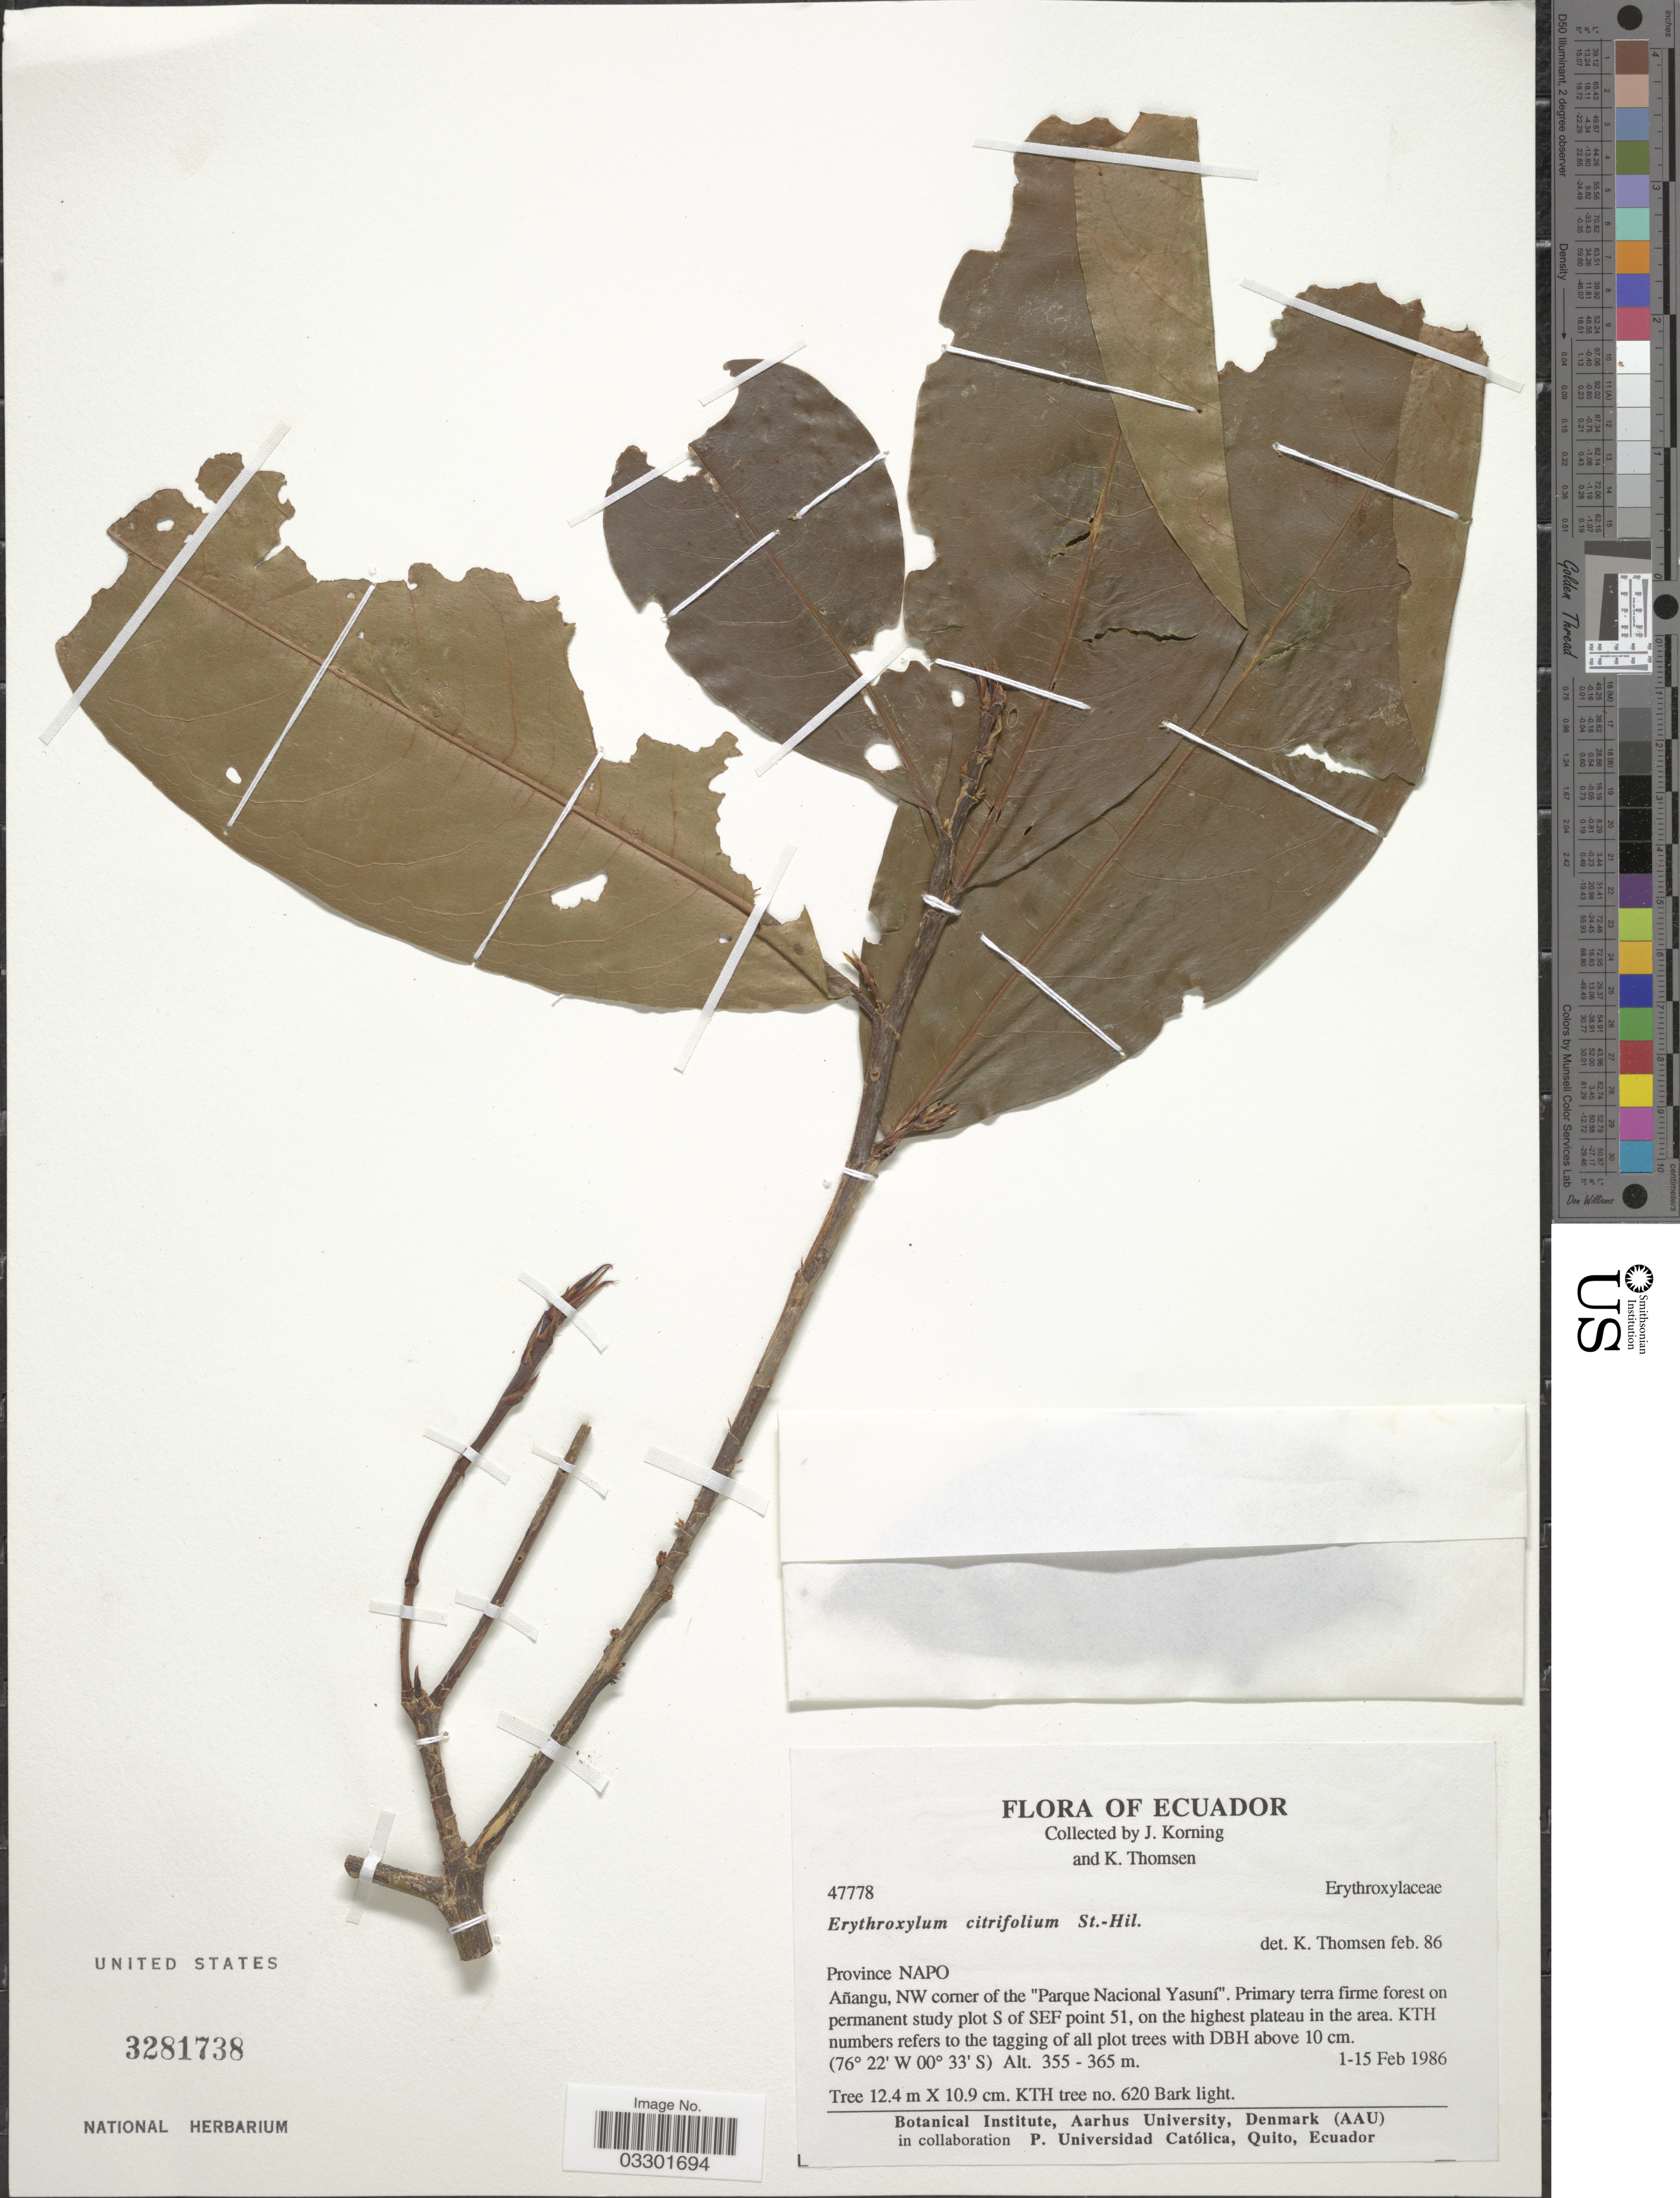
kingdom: Plantae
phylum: Tracheophyta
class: Magnoliopsida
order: Malpighiales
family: Erythroxylaceae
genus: Erythroxylum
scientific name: Erythroxylum citrifolium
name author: A. St.-Hil.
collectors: J. Korning & K. Thomsen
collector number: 47778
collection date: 1986-02-01/1986-02-15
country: Ecuador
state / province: Napo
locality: Añangu, NW corner of the "Parque Nacional Yasuni". Primary terra firme forest on permanent study plot S of SEF point 51, on the highest plateau in the area.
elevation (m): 355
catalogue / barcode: US 3281738